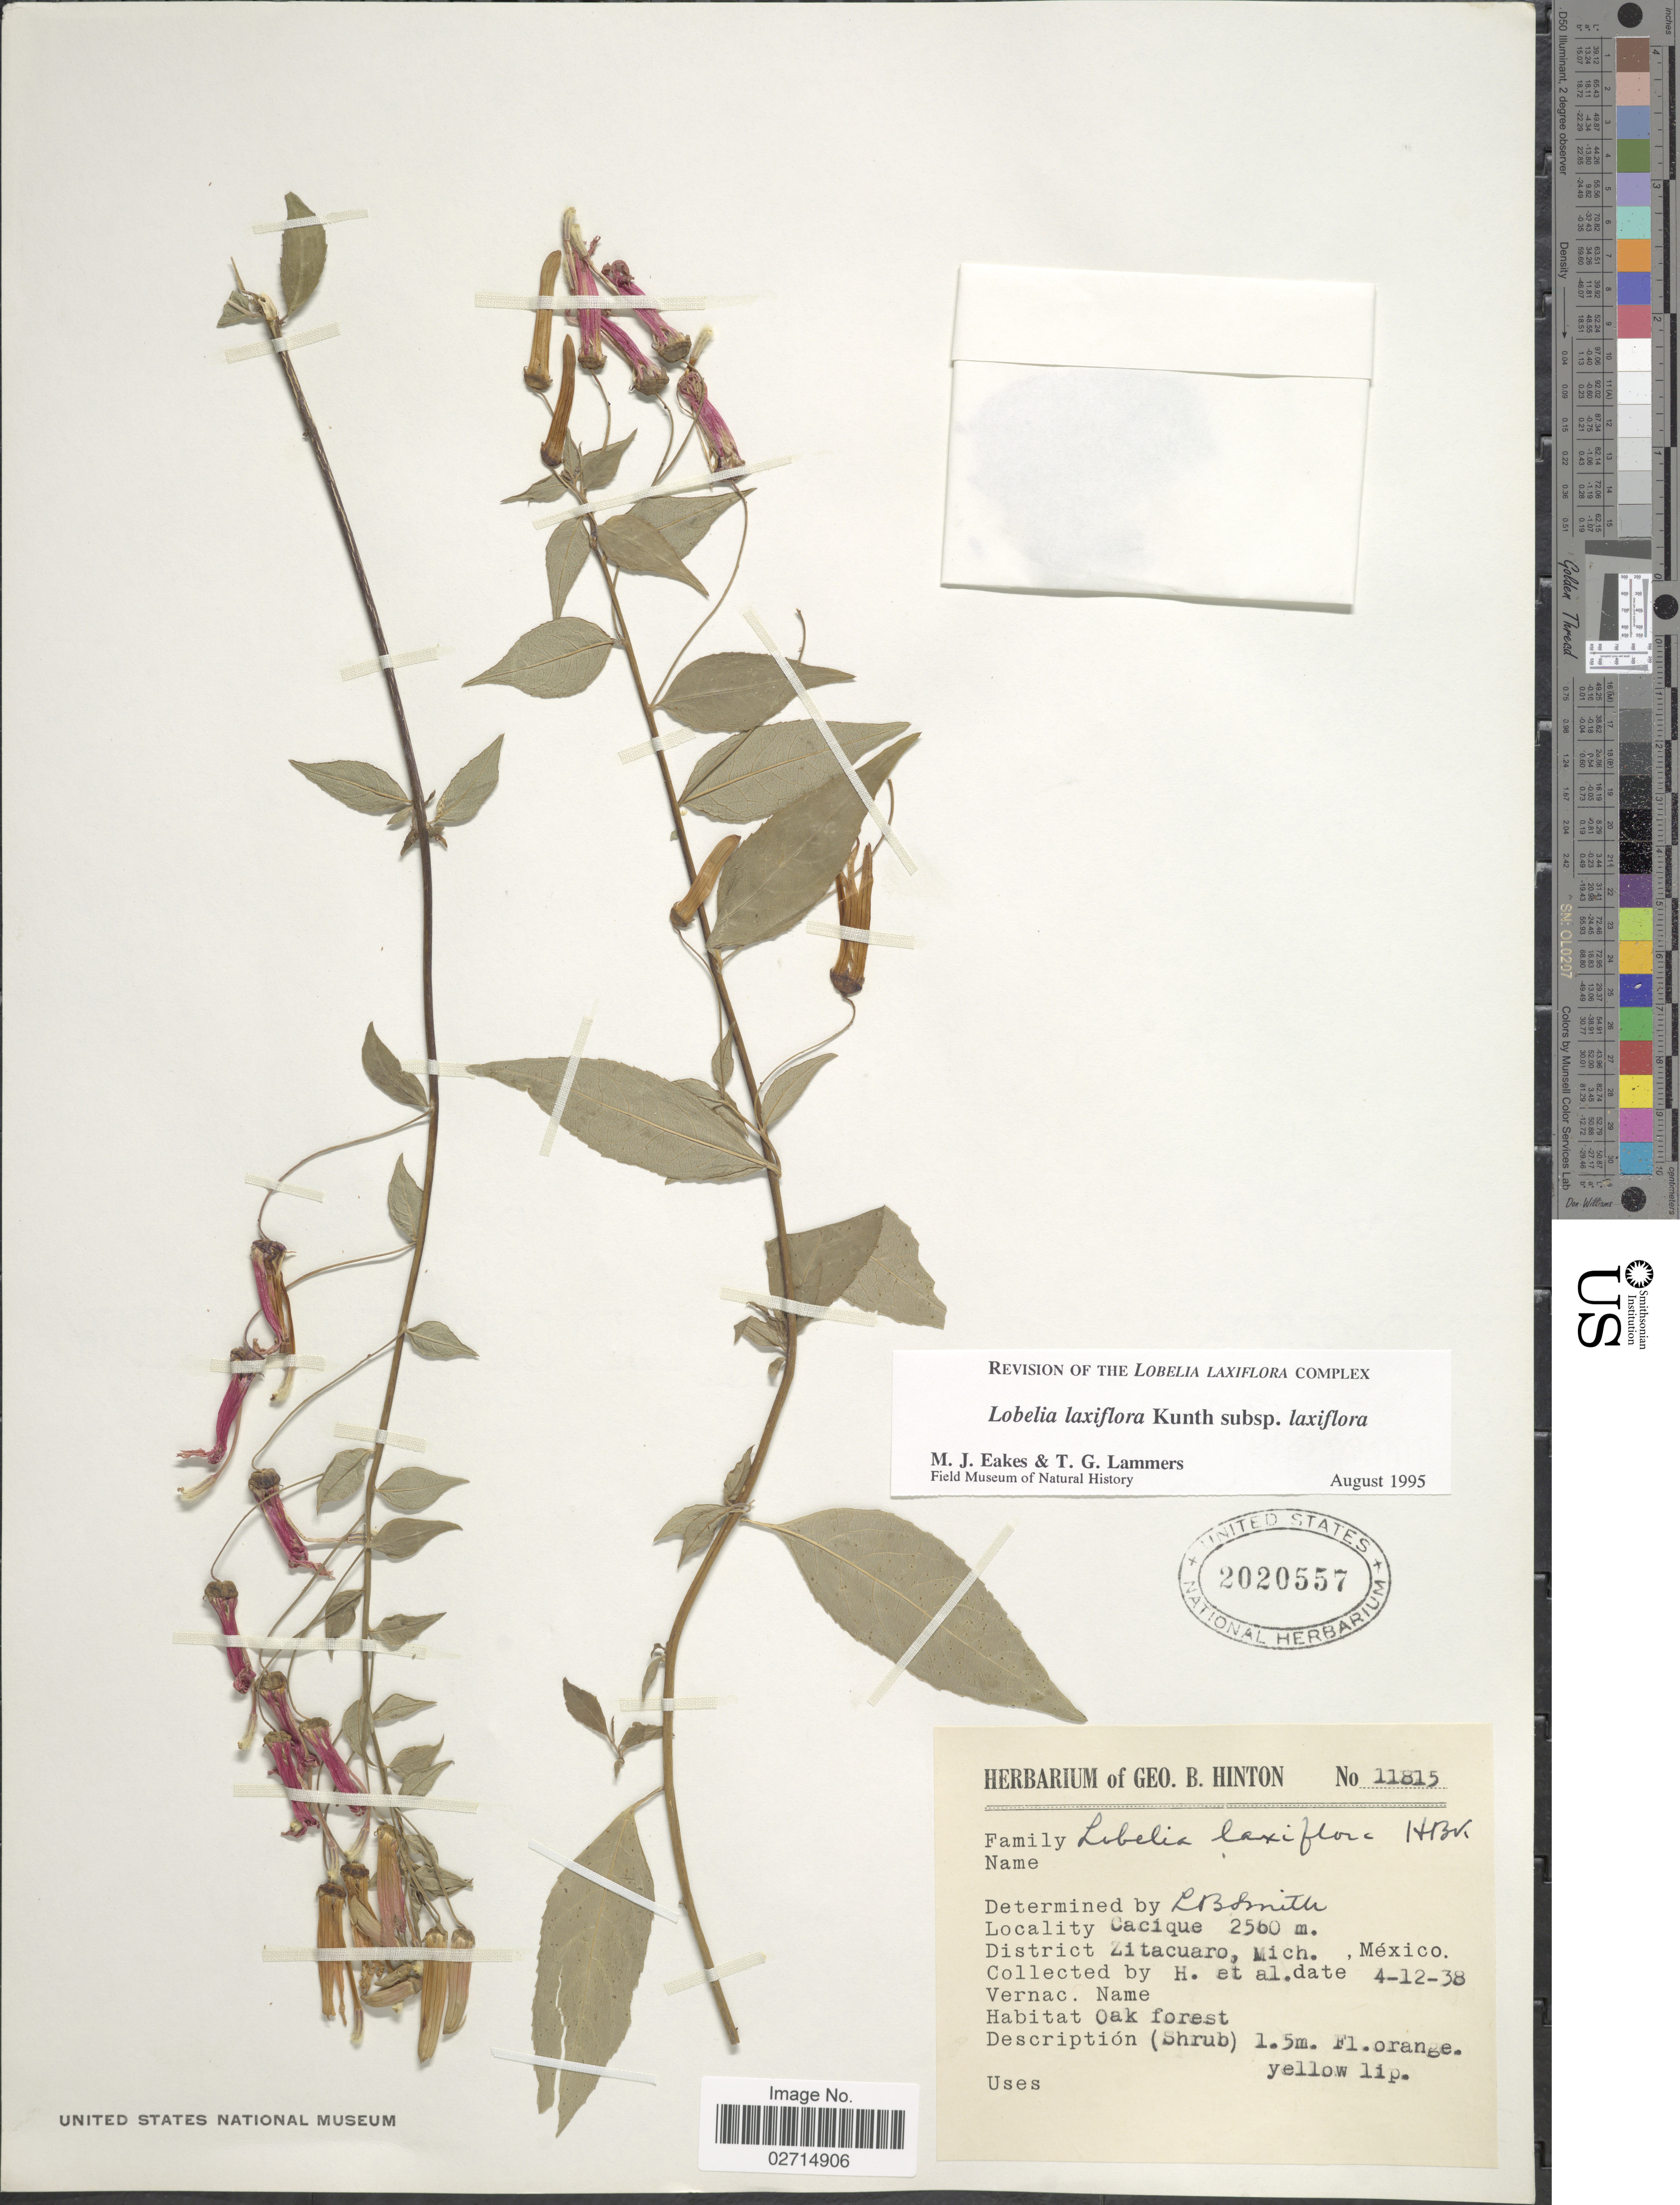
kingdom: Plantae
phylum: Tracheophyta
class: Magnoliopsida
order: Asterales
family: Campanulaceae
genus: Lobelia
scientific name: Lobelia laxiflora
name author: Kunth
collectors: G. B. Hinton & et al.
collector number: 11815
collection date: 1933-04-12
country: Mexico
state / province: Michoacán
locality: Cacique, District Zitacuaro, Mich., Mexico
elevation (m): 2560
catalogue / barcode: US 2020557